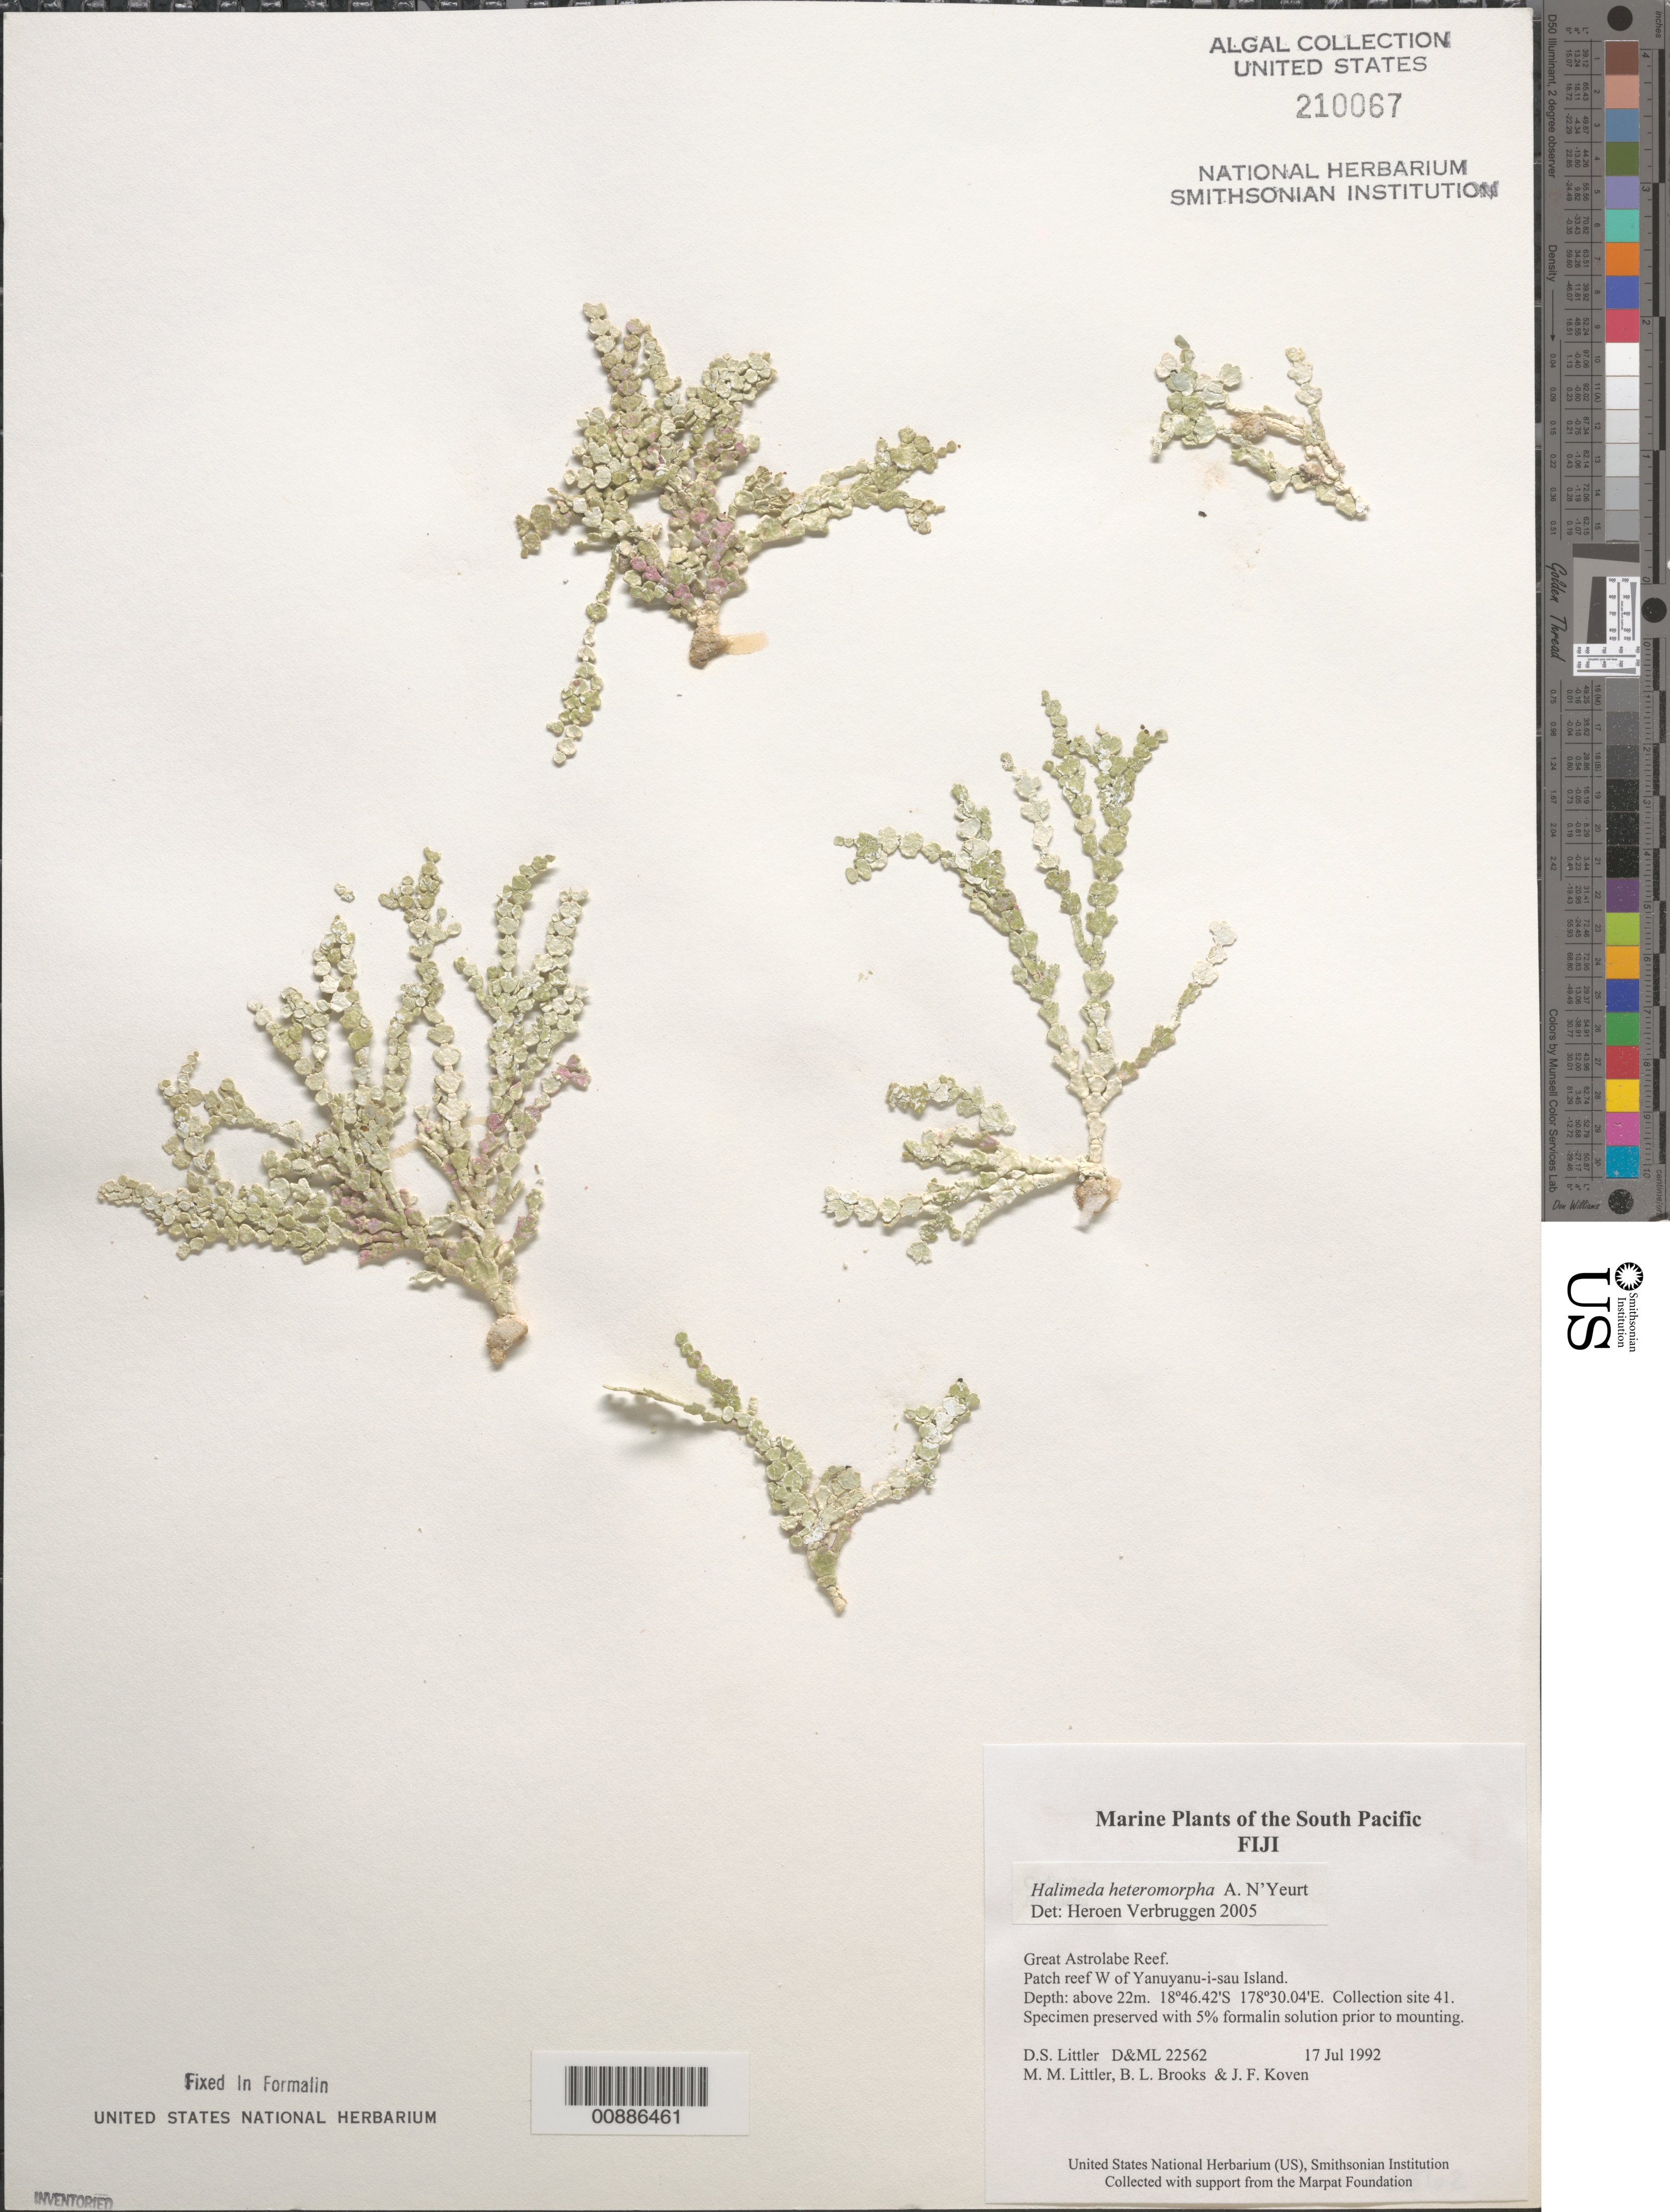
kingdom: Plantae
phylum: Chlorophyta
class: Ulvophyceae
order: Bryopsidales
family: Halimedaceae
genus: Halimeda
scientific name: Halimeda heteromorpha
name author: N'Yeurt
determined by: Verbruggen, H.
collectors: D. S. Littler, M. M. Littler, B. Brooks & J. Koven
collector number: D&ML 22562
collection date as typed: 17 Jul 1992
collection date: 1992-07-17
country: Fiji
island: Great Astrolabe Reef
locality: Great Astrolabe Reef, patch reef west of Yanuyanu-i-sau Island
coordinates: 18 46.42'S, 178 30.04'E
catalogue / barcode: US 210067